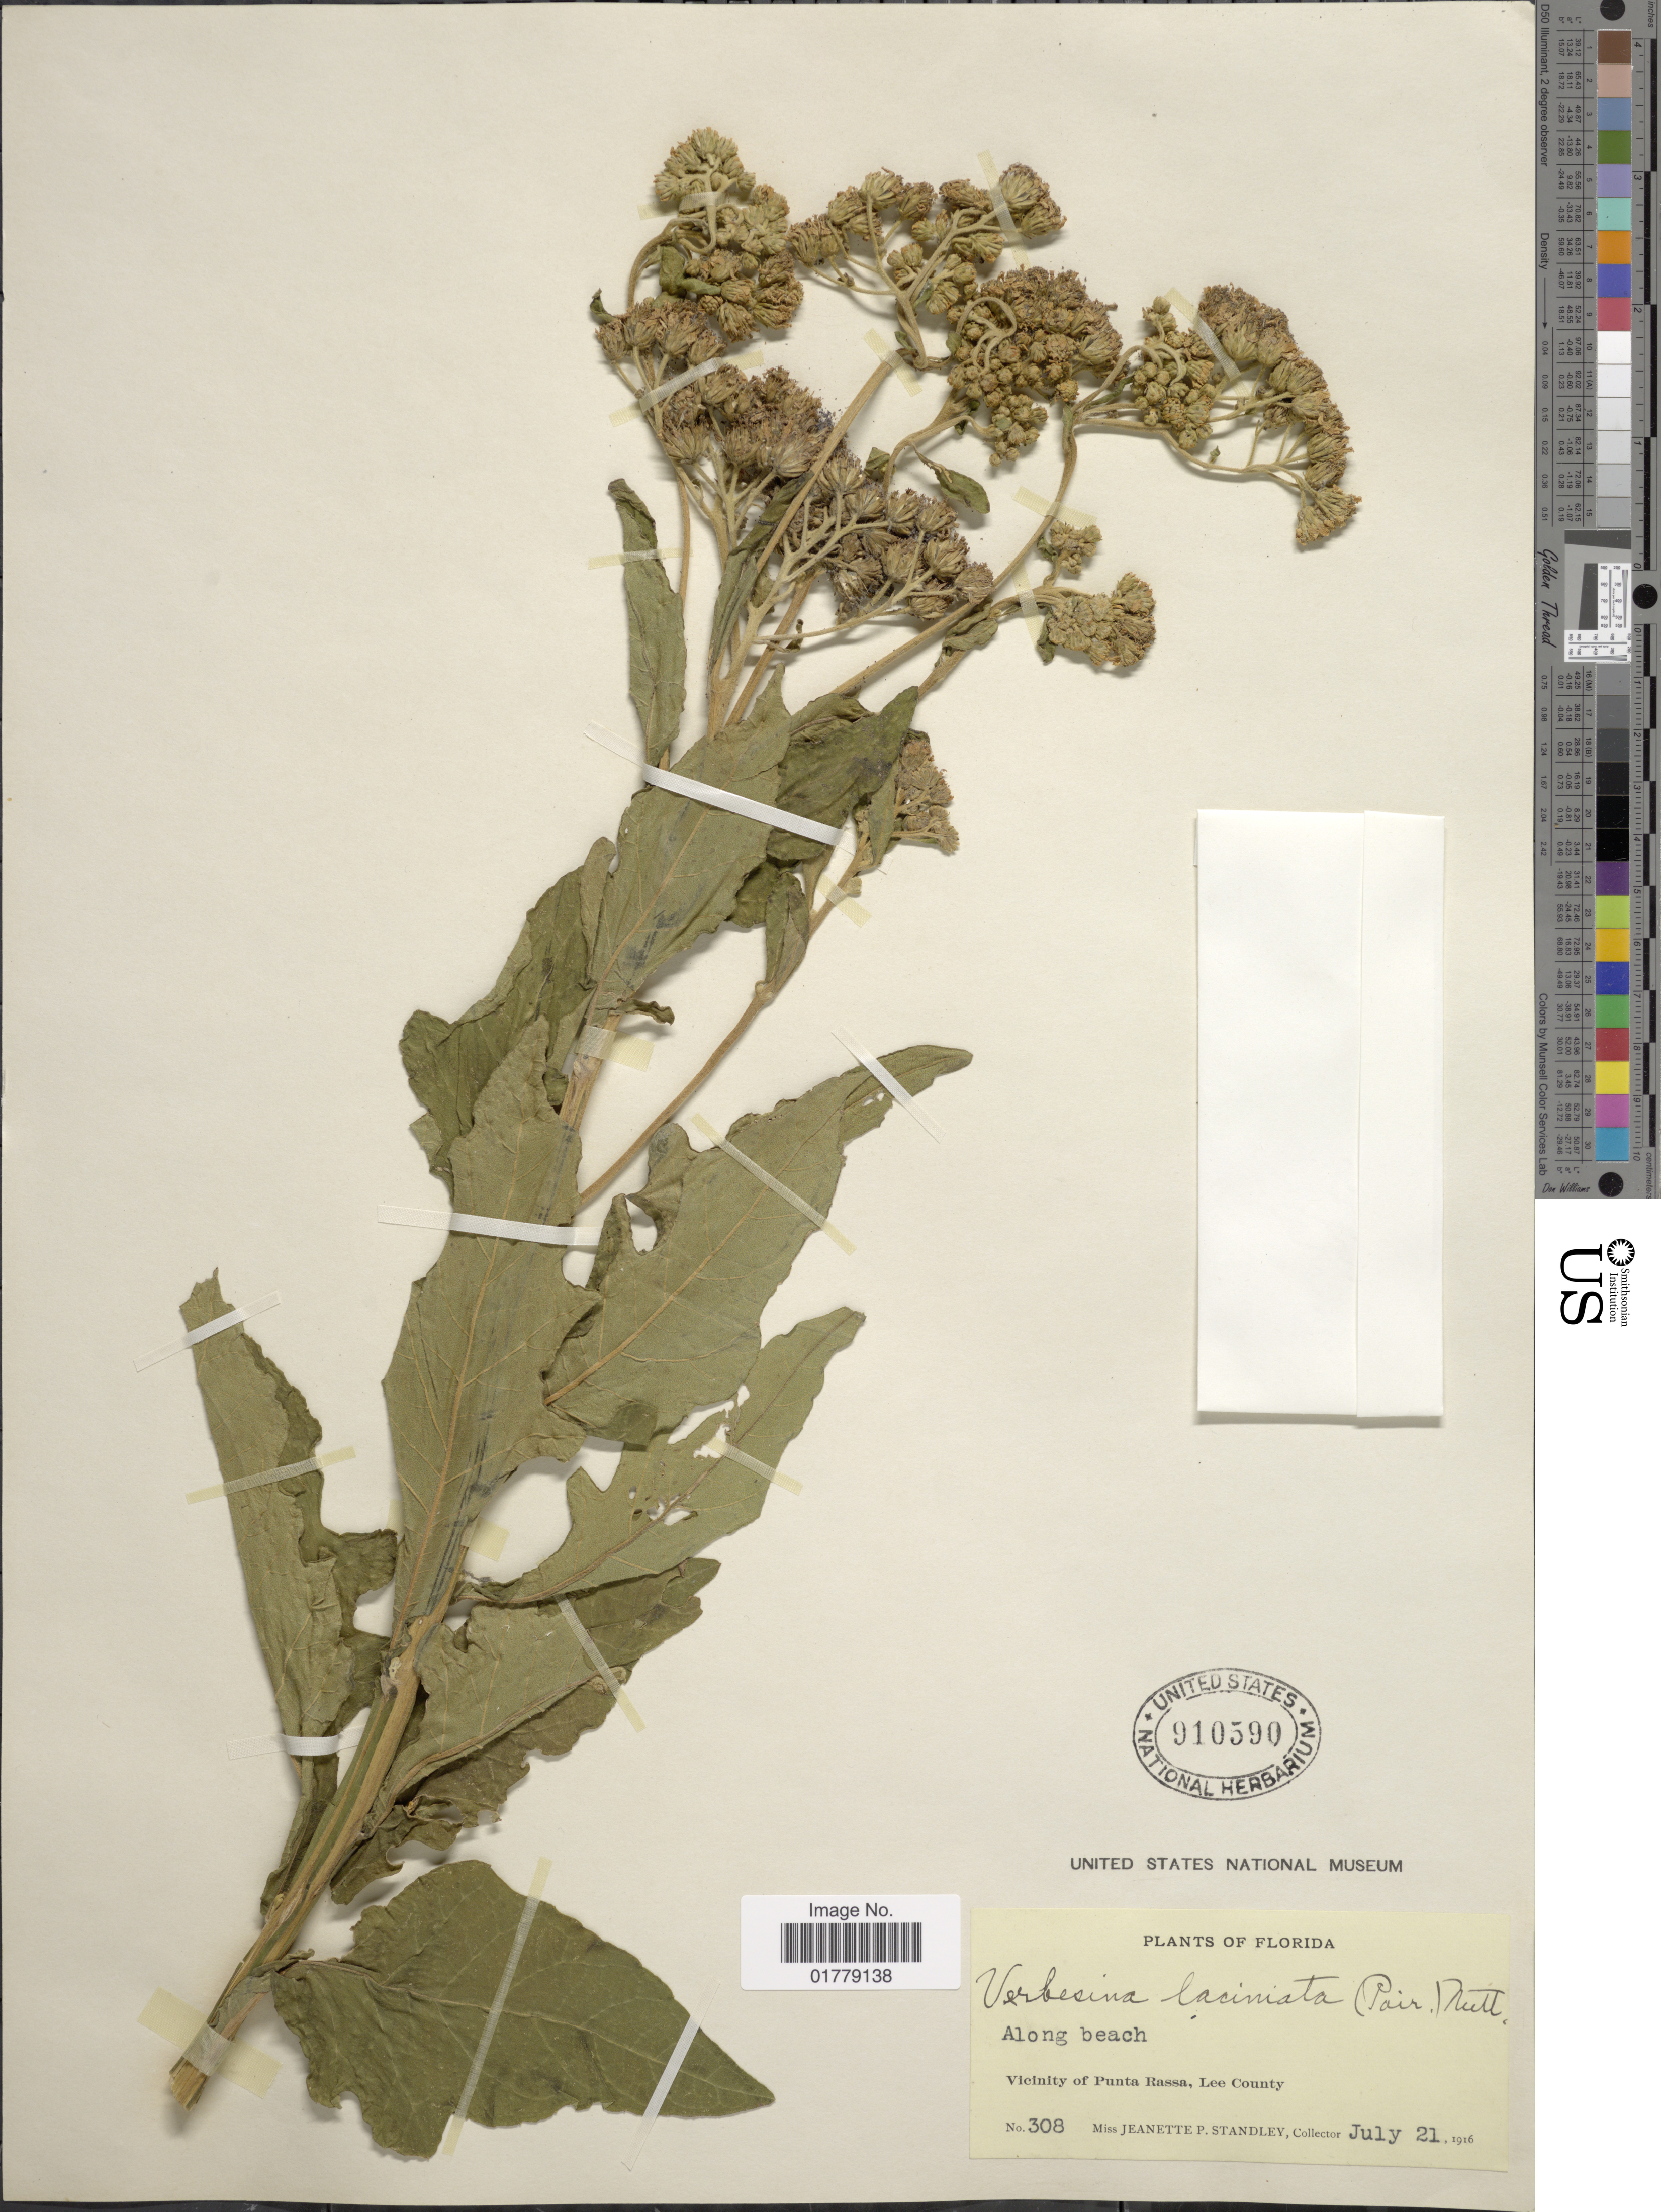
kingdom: Plantae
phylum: Tracheophyta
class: Magnoliopsida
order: Asterales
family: Asteraceae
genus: Verbesina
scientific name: Verbesina laciniata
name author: Poir. & Nutt.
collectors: J. P. Standley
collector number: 308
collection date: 1916-07-21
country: United States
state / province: Florida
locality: Along beach. Vicinity of Punta Rosa, Lee County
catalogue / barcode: US 910590